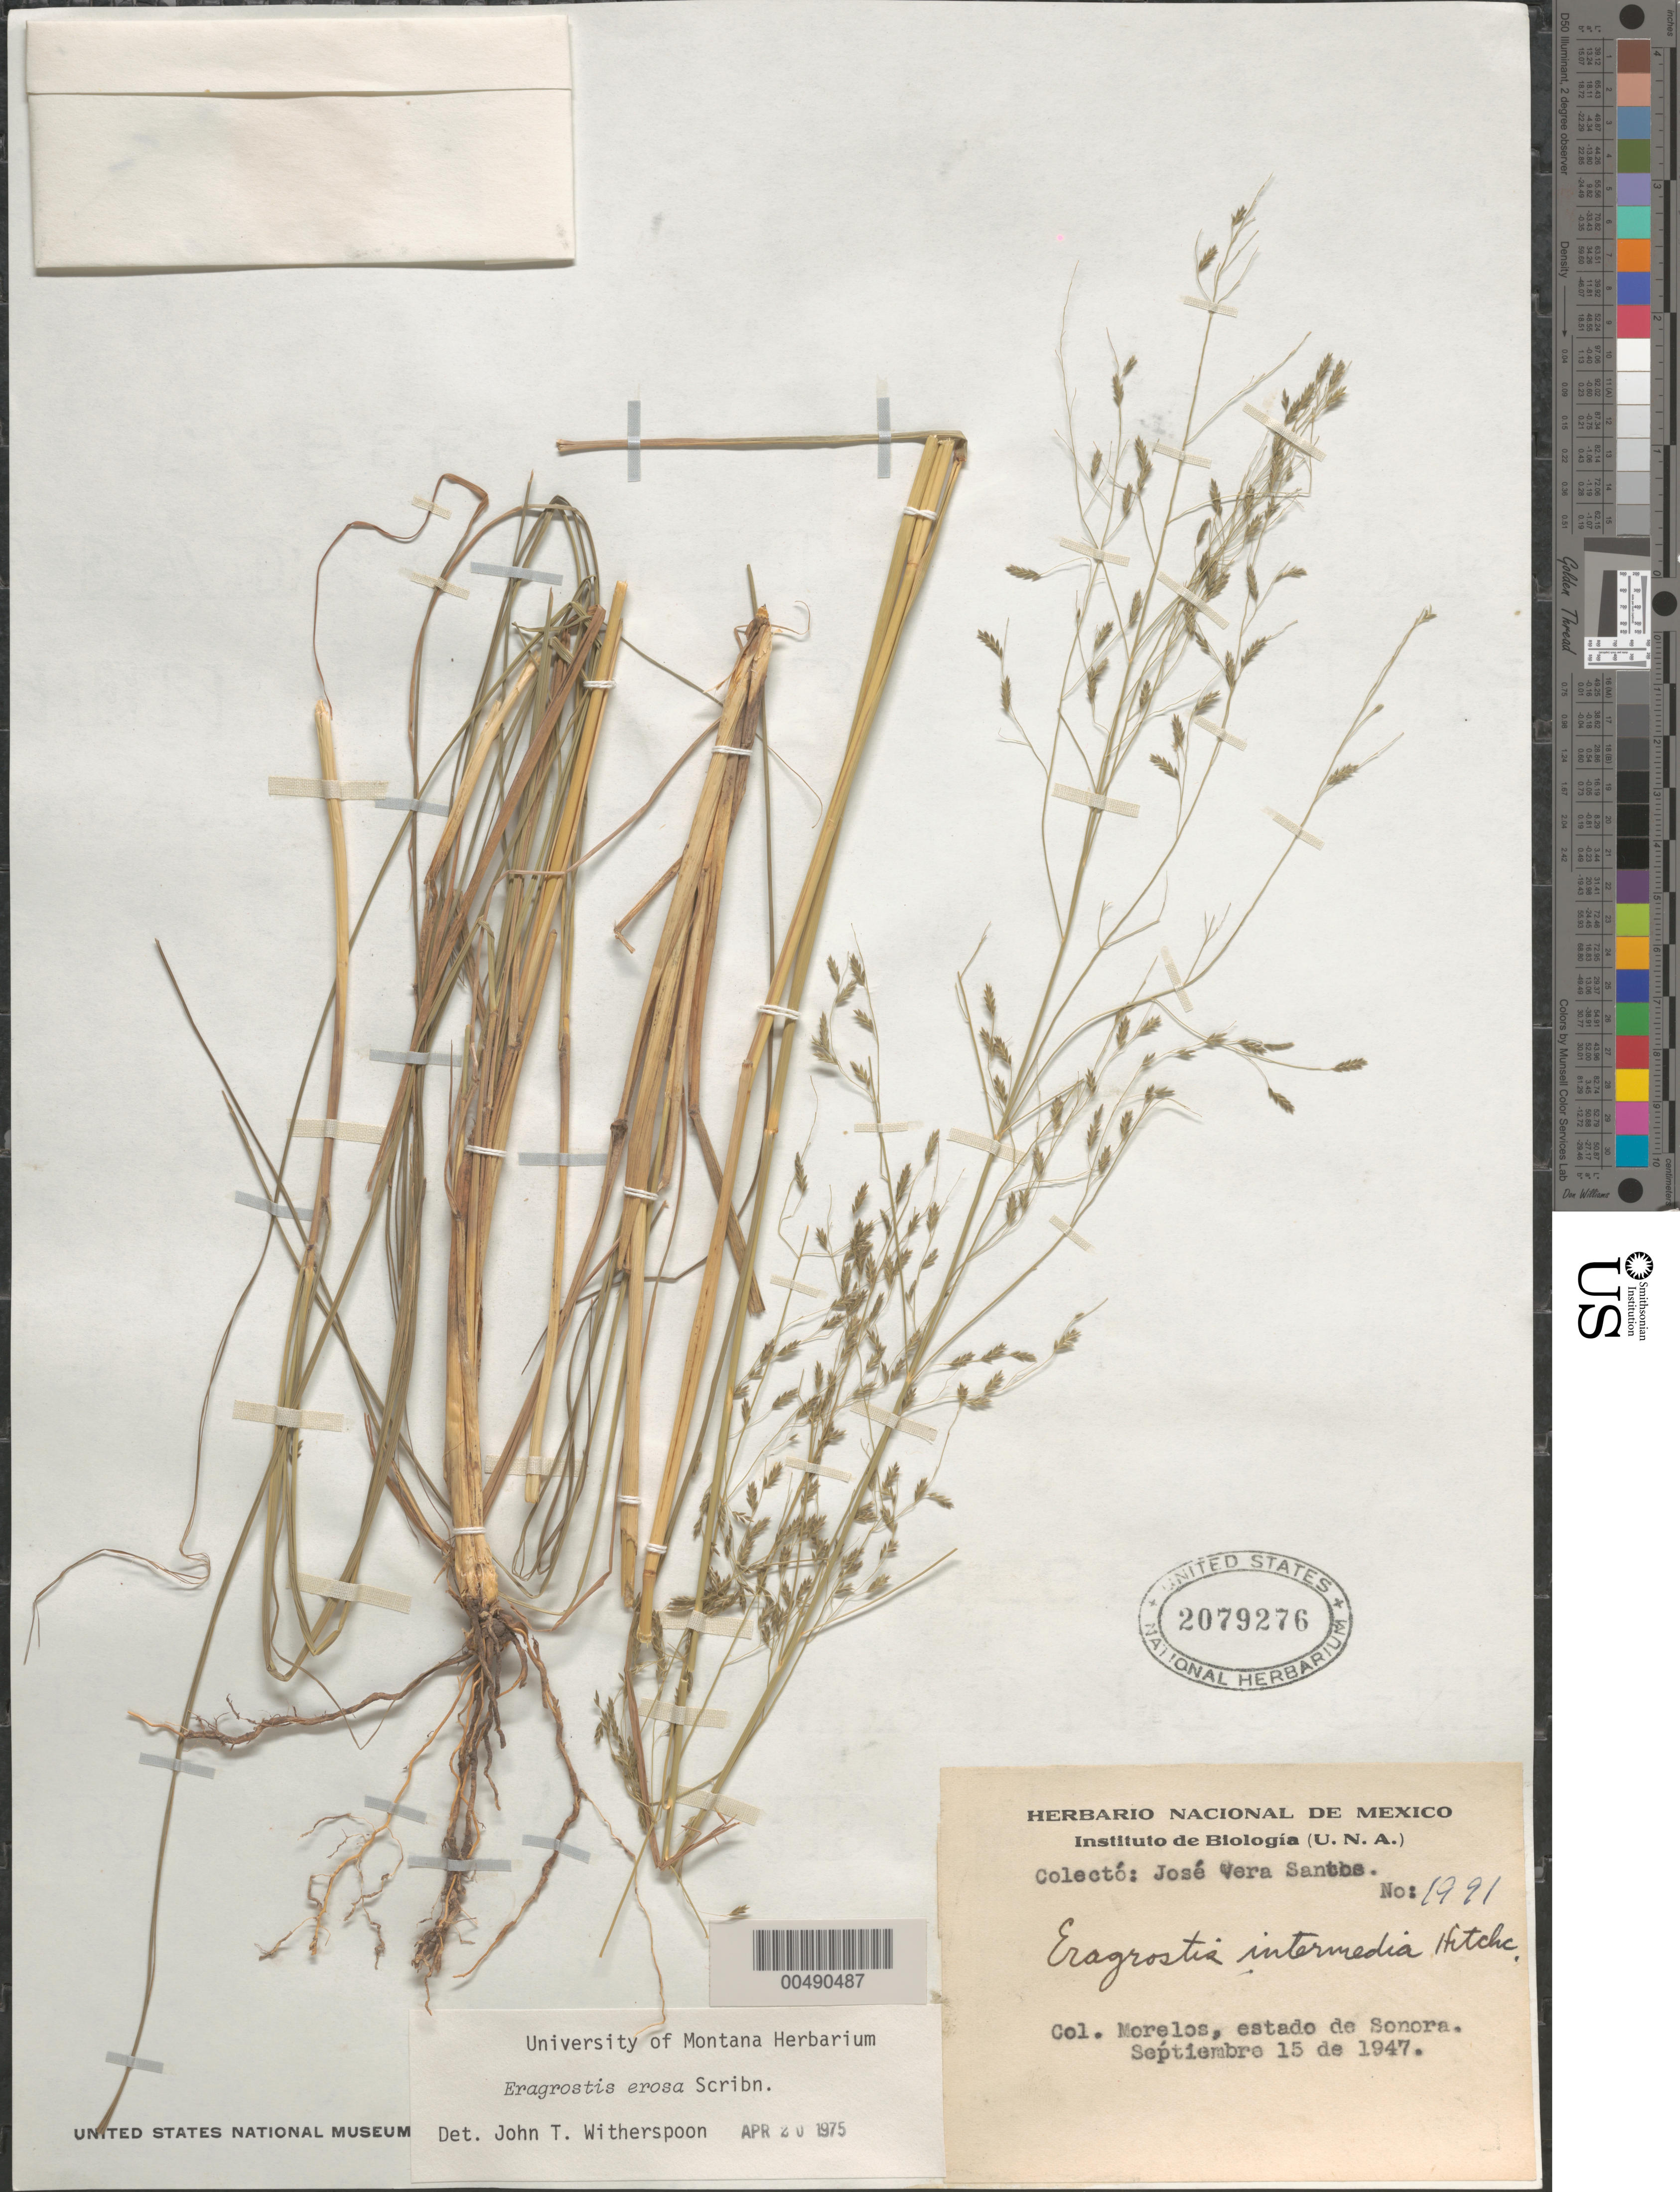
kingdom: Plantae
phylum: Tracheophyta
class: Liliopsida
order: Poales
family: Poaceae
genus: Eragrostis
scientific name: Eragrostis erosa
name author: Scribn. ex W.J. Beal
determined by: Witherspoon, John T.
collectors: J. V. Santos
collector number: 1991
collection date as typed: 15 Sep 1947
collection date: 1947-09-15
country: Mexico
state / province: Sonora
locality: Morelos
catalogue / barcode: US 2079276